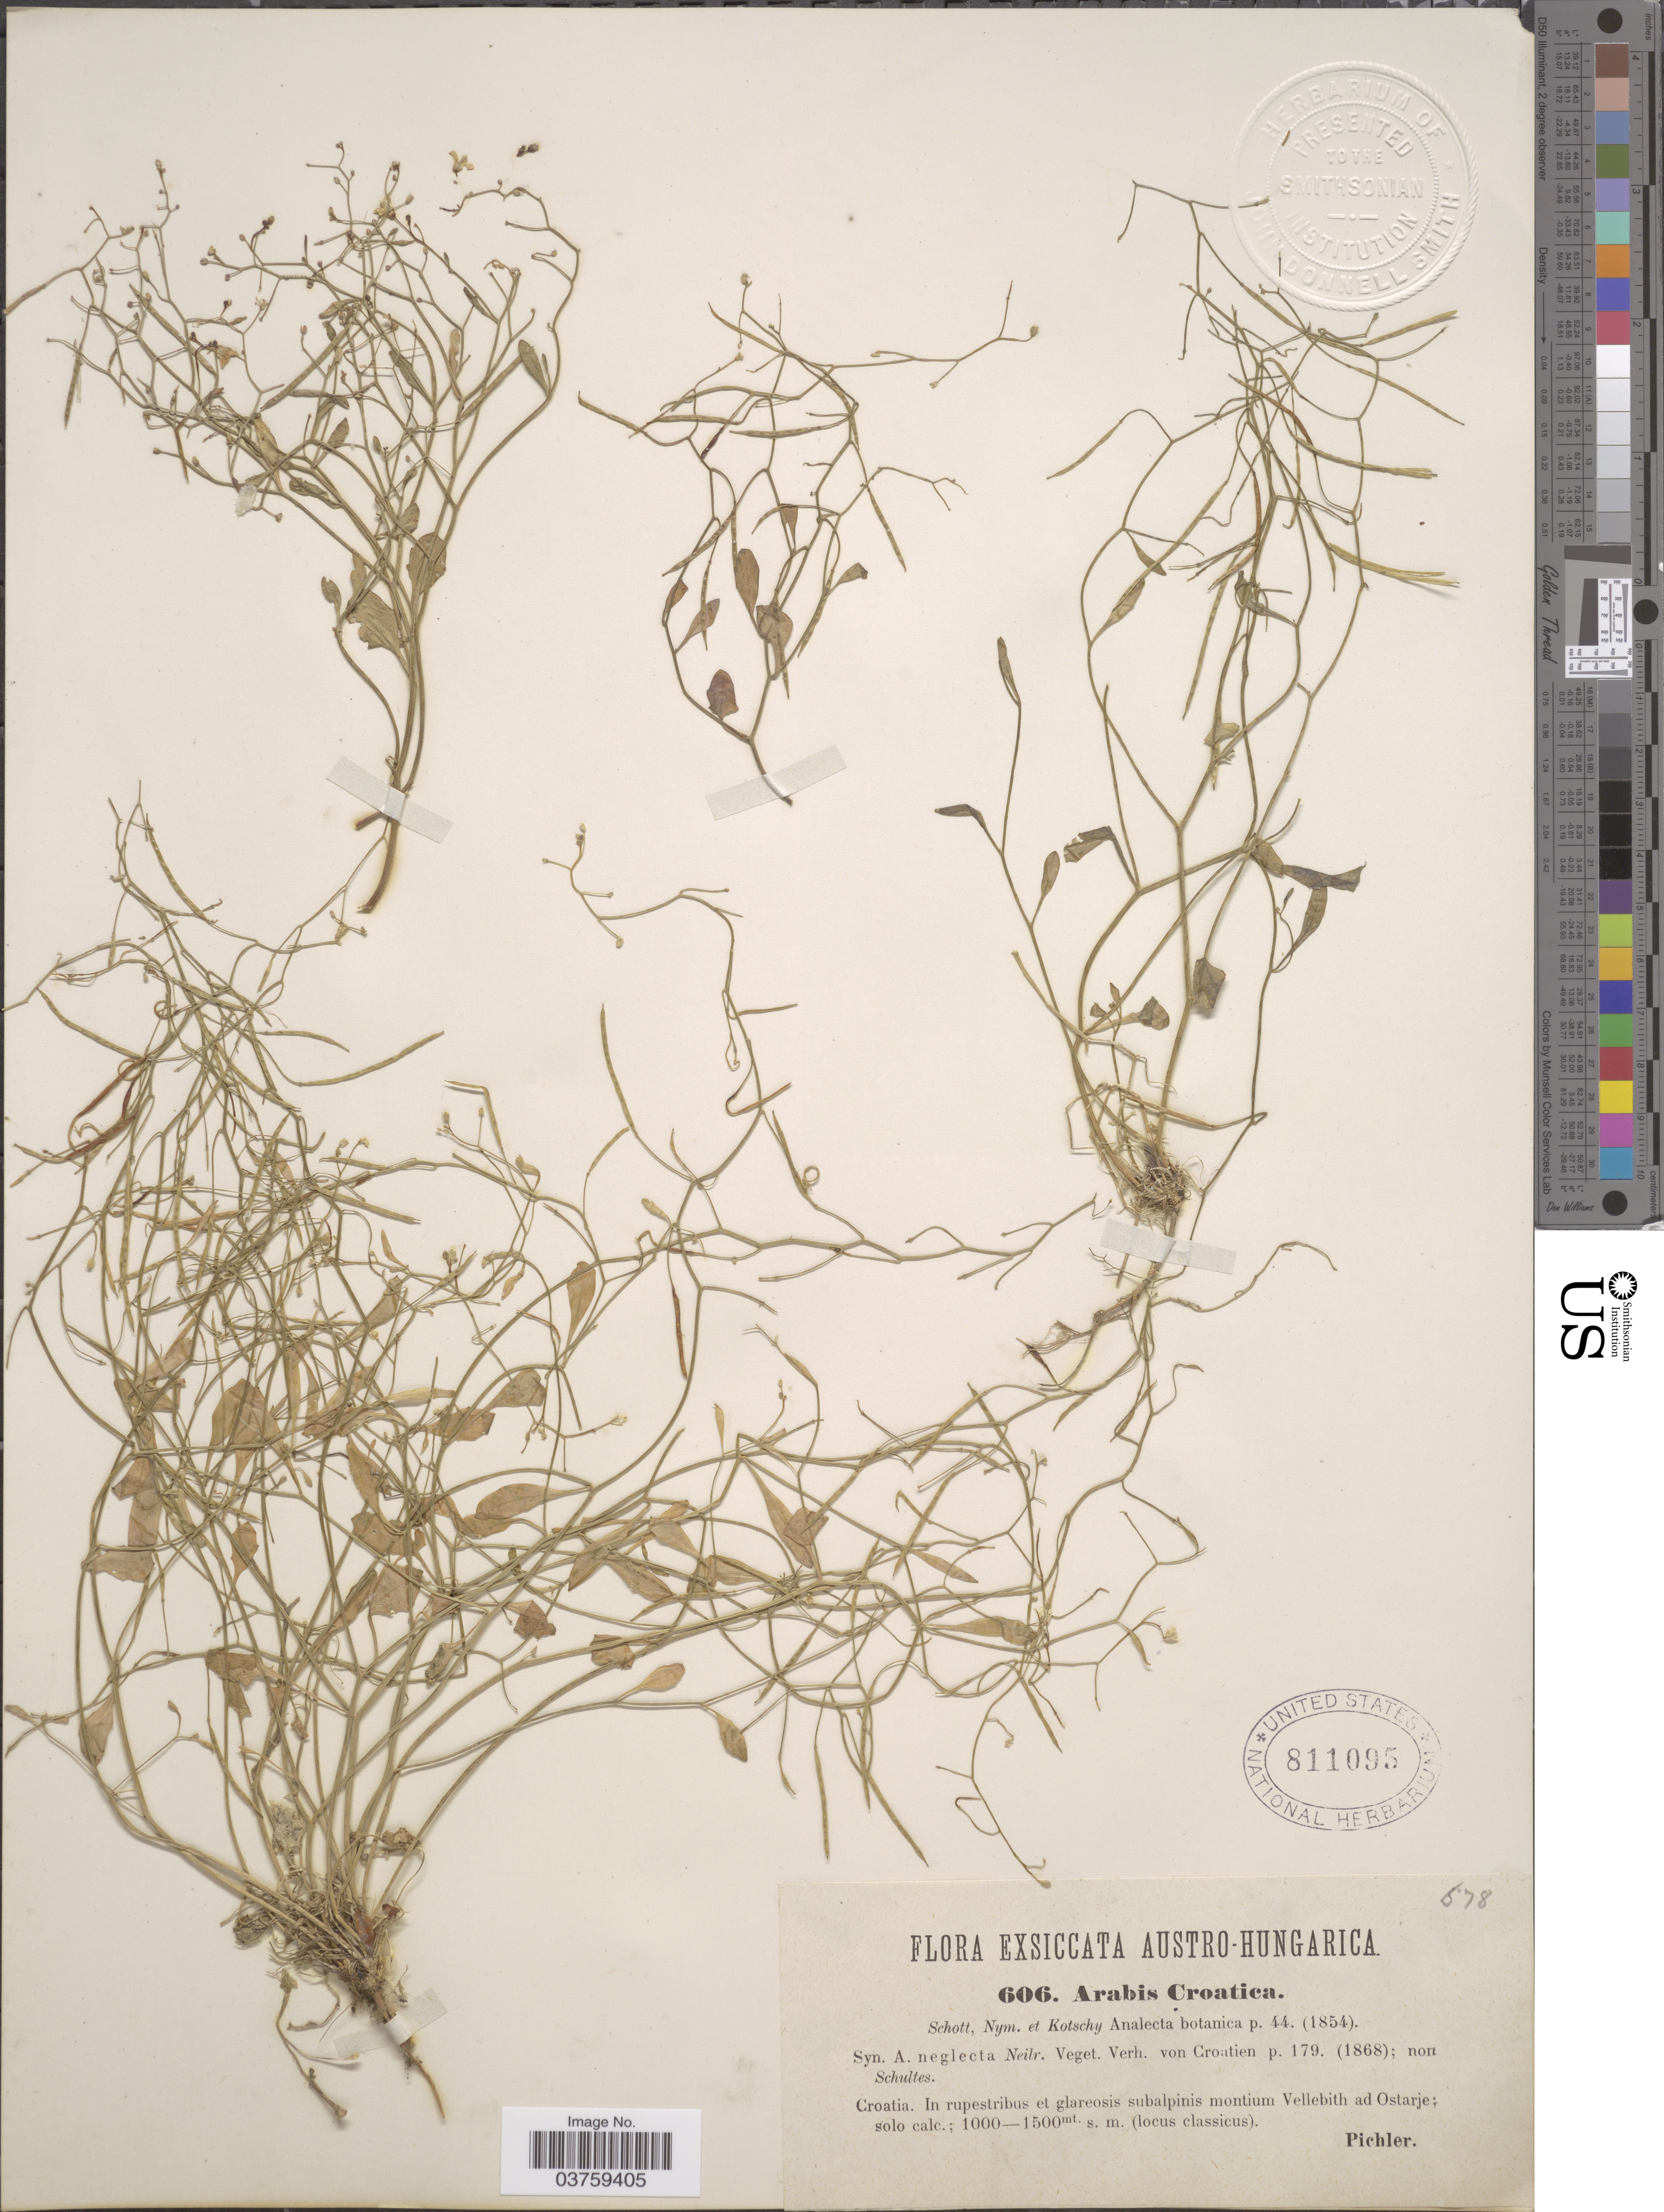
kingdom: Plantae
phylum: Tracheophyta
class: Magnoliopsida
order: Brassicales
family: Brassicaceae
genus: Arabis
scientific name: Arabis croatica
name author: Schott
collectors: Pichler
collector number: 606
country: Croatia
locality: Austro-Hungarica. Croatia. In rupestribus et glareosis subalpinis montium Vellebith ad Ostraje.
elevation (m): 1000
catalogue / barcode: US 811095